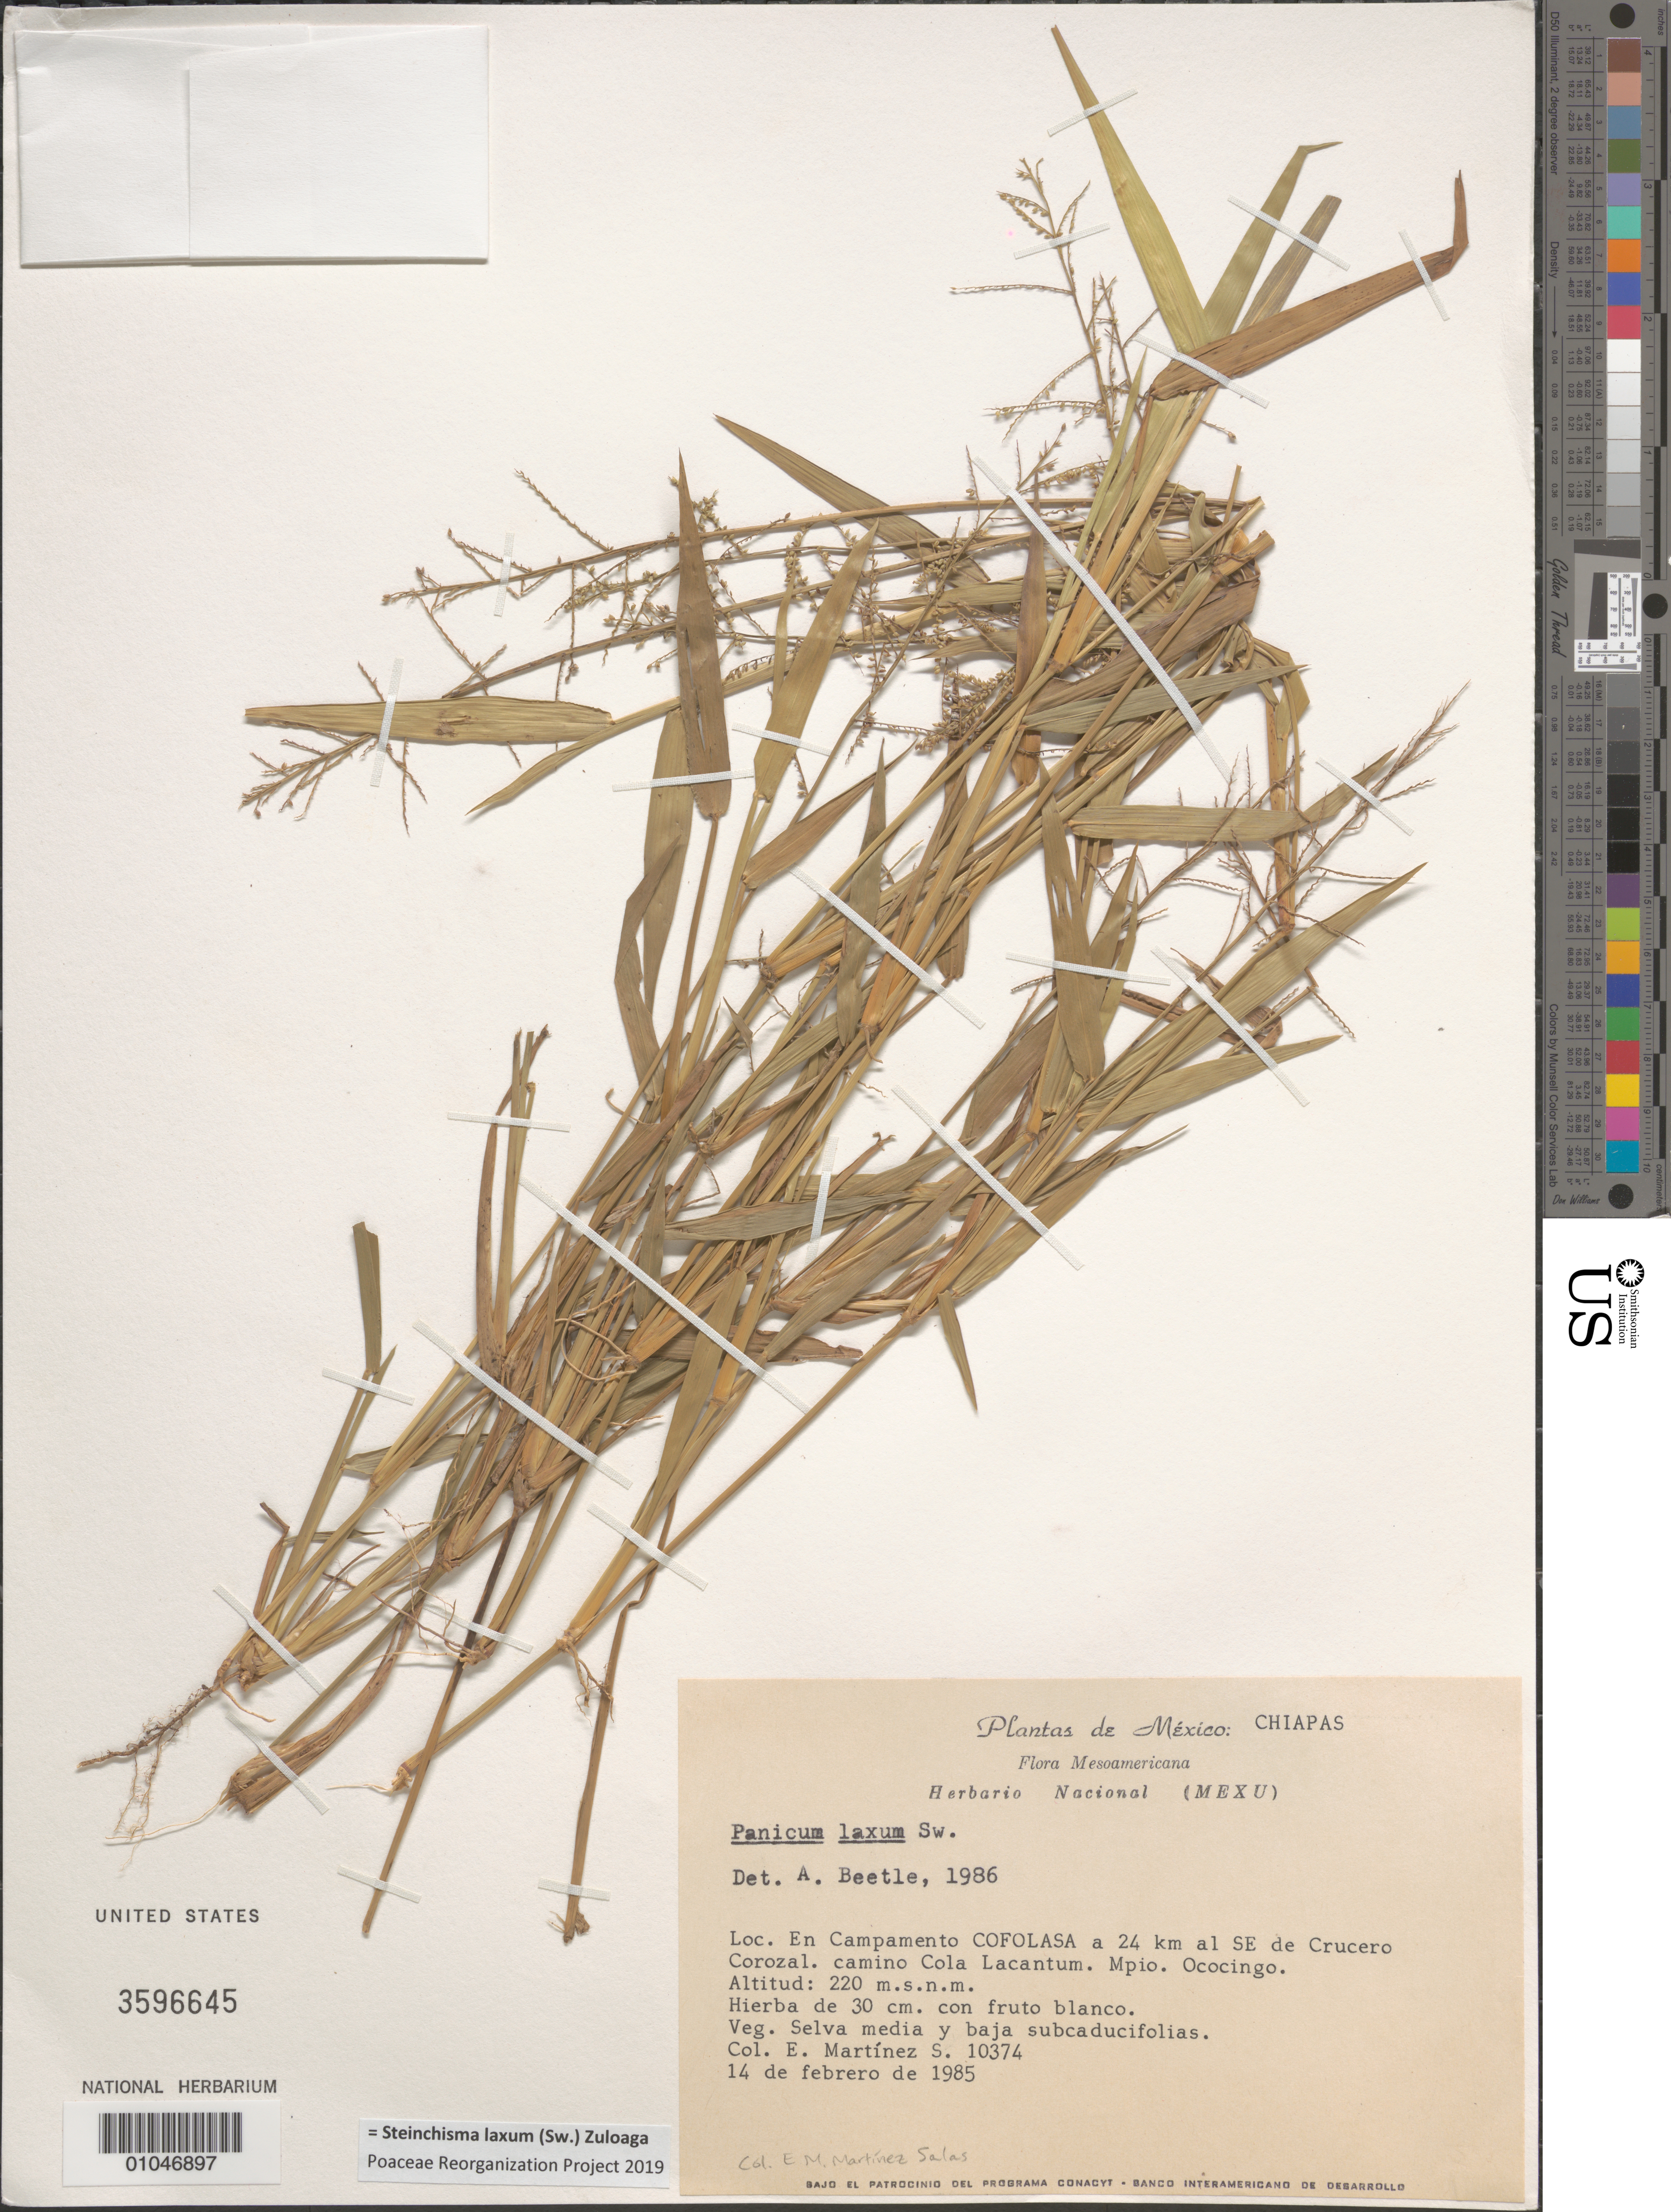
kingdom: Plantae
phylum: Tracheophyta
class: Liliopsida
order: Poales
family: Poaceae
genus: Panicum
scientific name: Panicum laxum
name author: Sw.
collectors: E. M. Martínez S.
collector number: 10374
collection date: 1985-02-14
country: Mexico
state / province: Chiapas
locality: En Campamento COFOLASA a 24 km al SE de Crucero Corozal, camino Cola Lacantum, Mpio. Ococingo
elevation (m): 220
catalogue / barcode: US 3596645